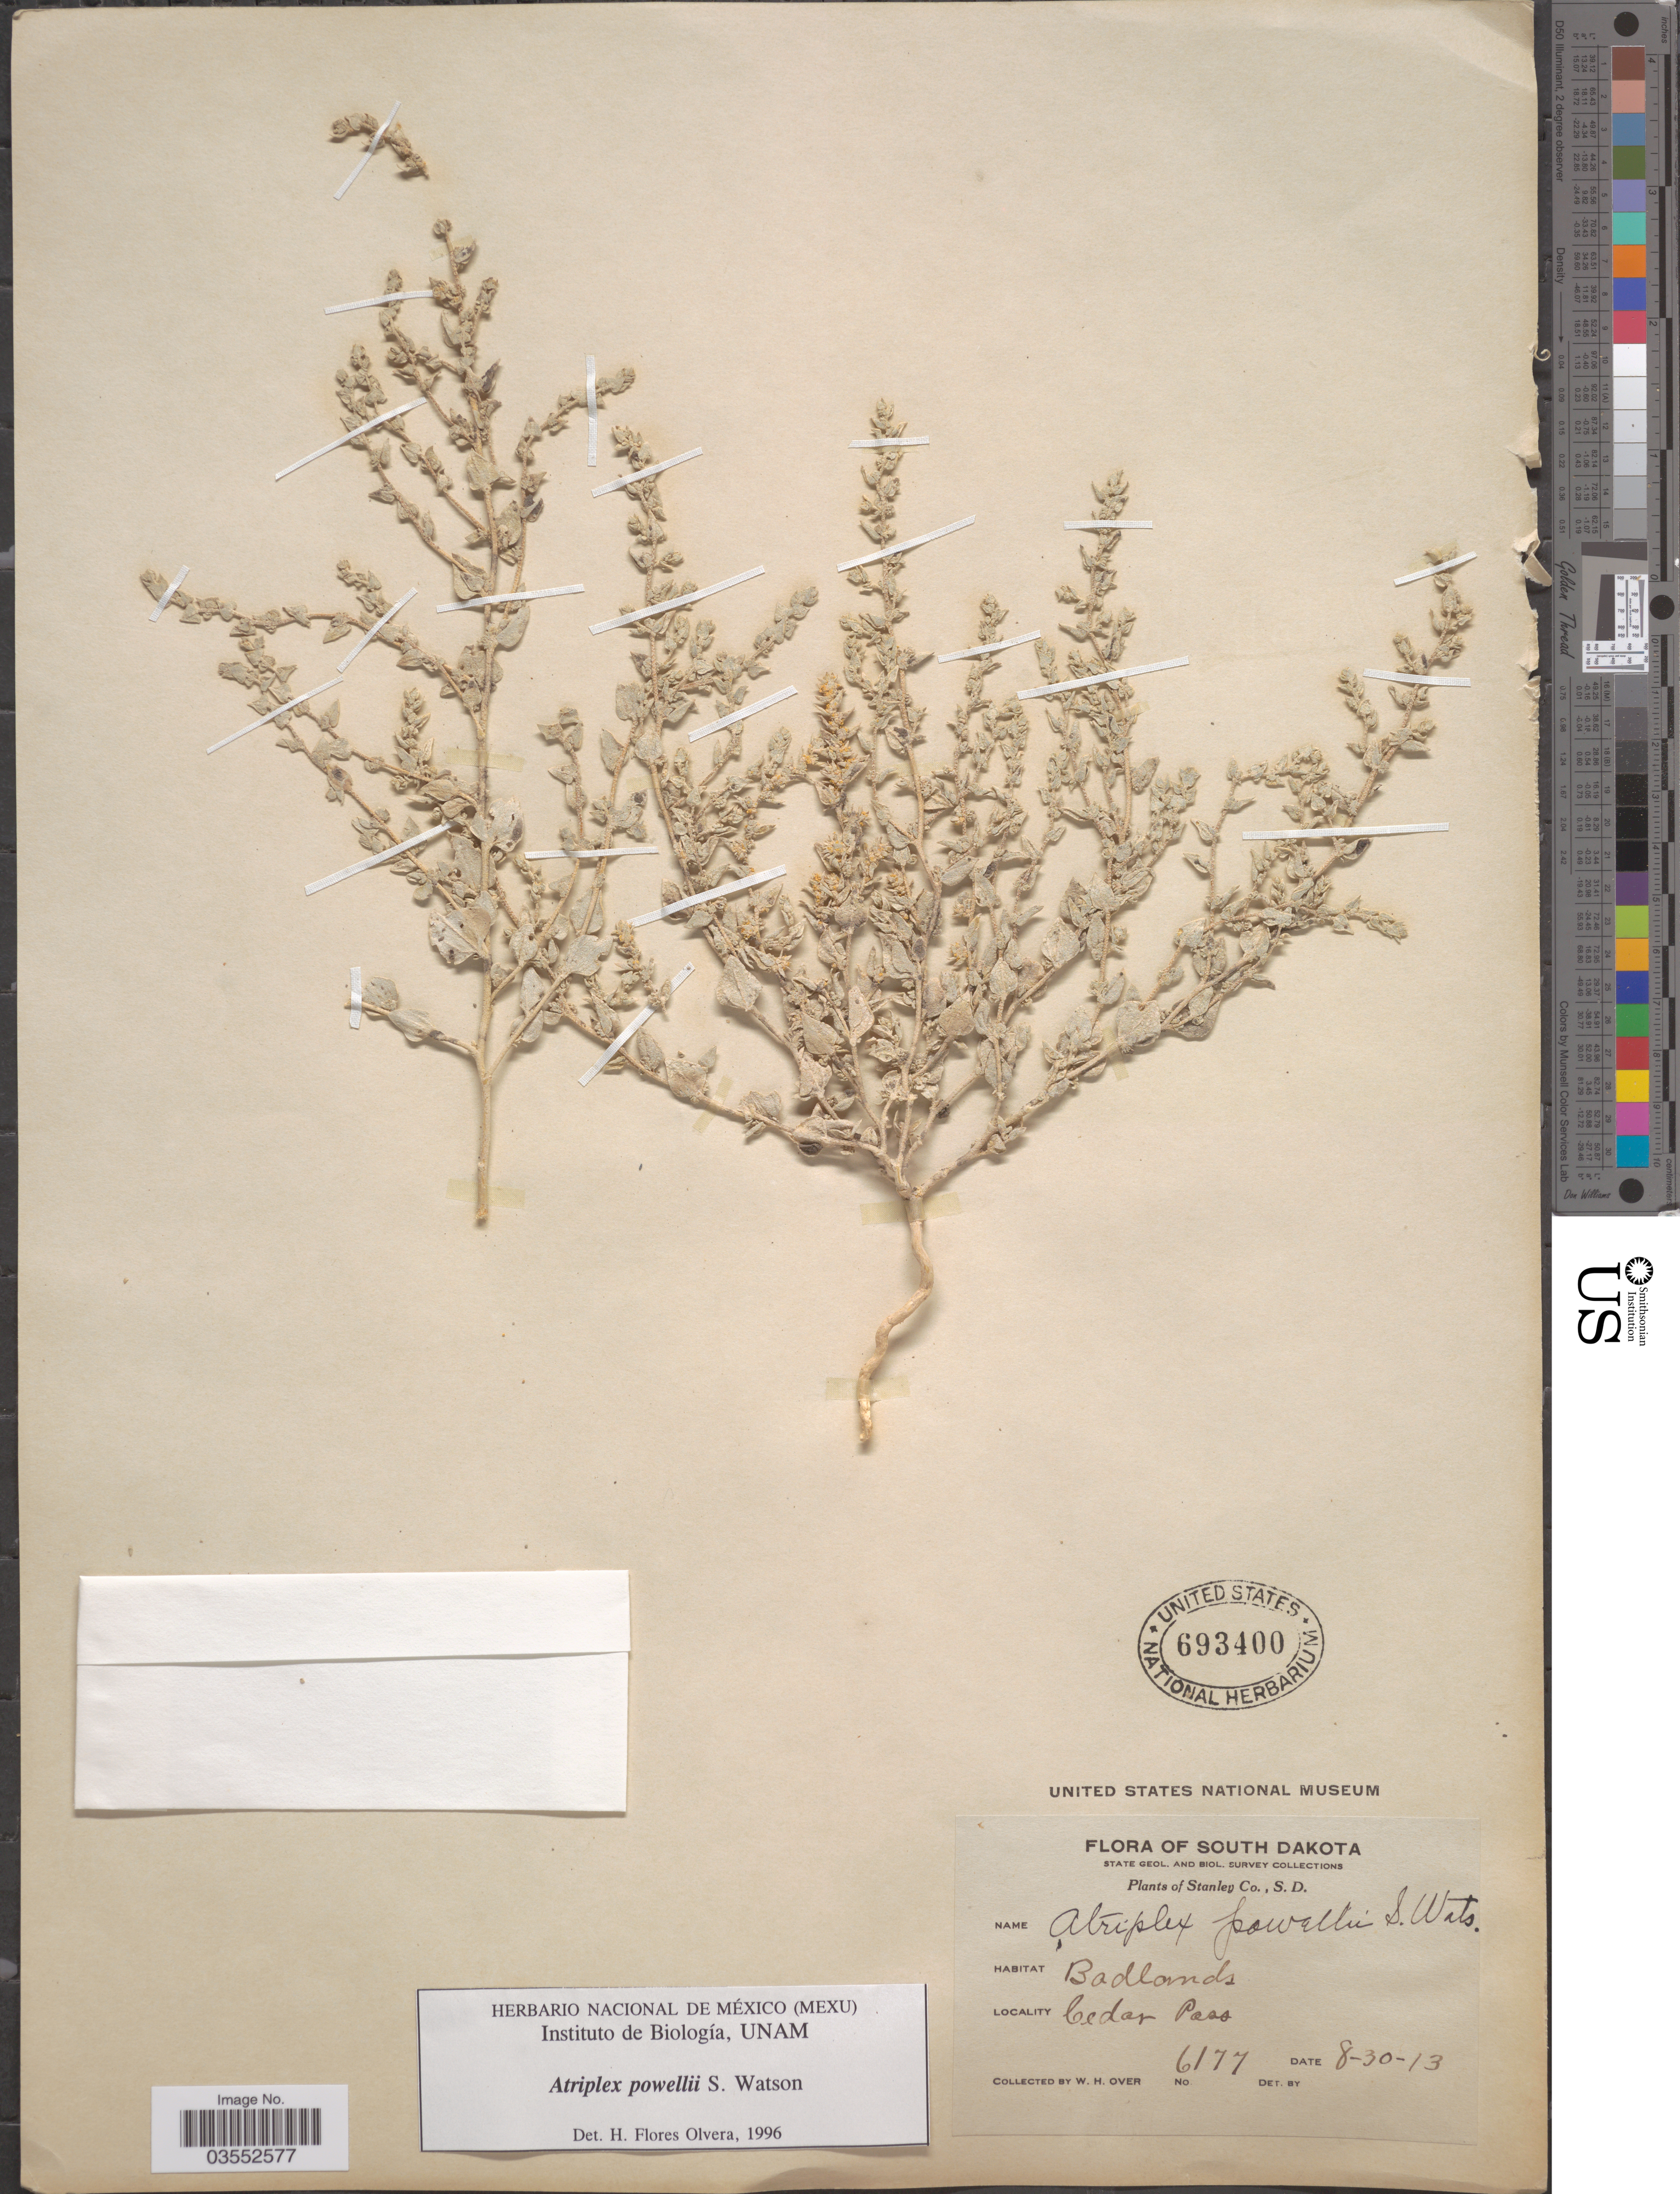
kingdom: Plantae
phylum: Tracheophyta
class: Magnoliopsida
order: Caryophyllales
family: Amaranthaceae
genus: Atriplex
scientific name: Atriplex powellii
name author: S. Watson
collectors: W. Over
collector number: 6177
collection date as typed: Transcribed d/m/y: 30/8/13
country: United States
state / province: South Dakota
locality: Stanley Co. Badlands. Cedar Pass.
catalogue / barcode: US 693400